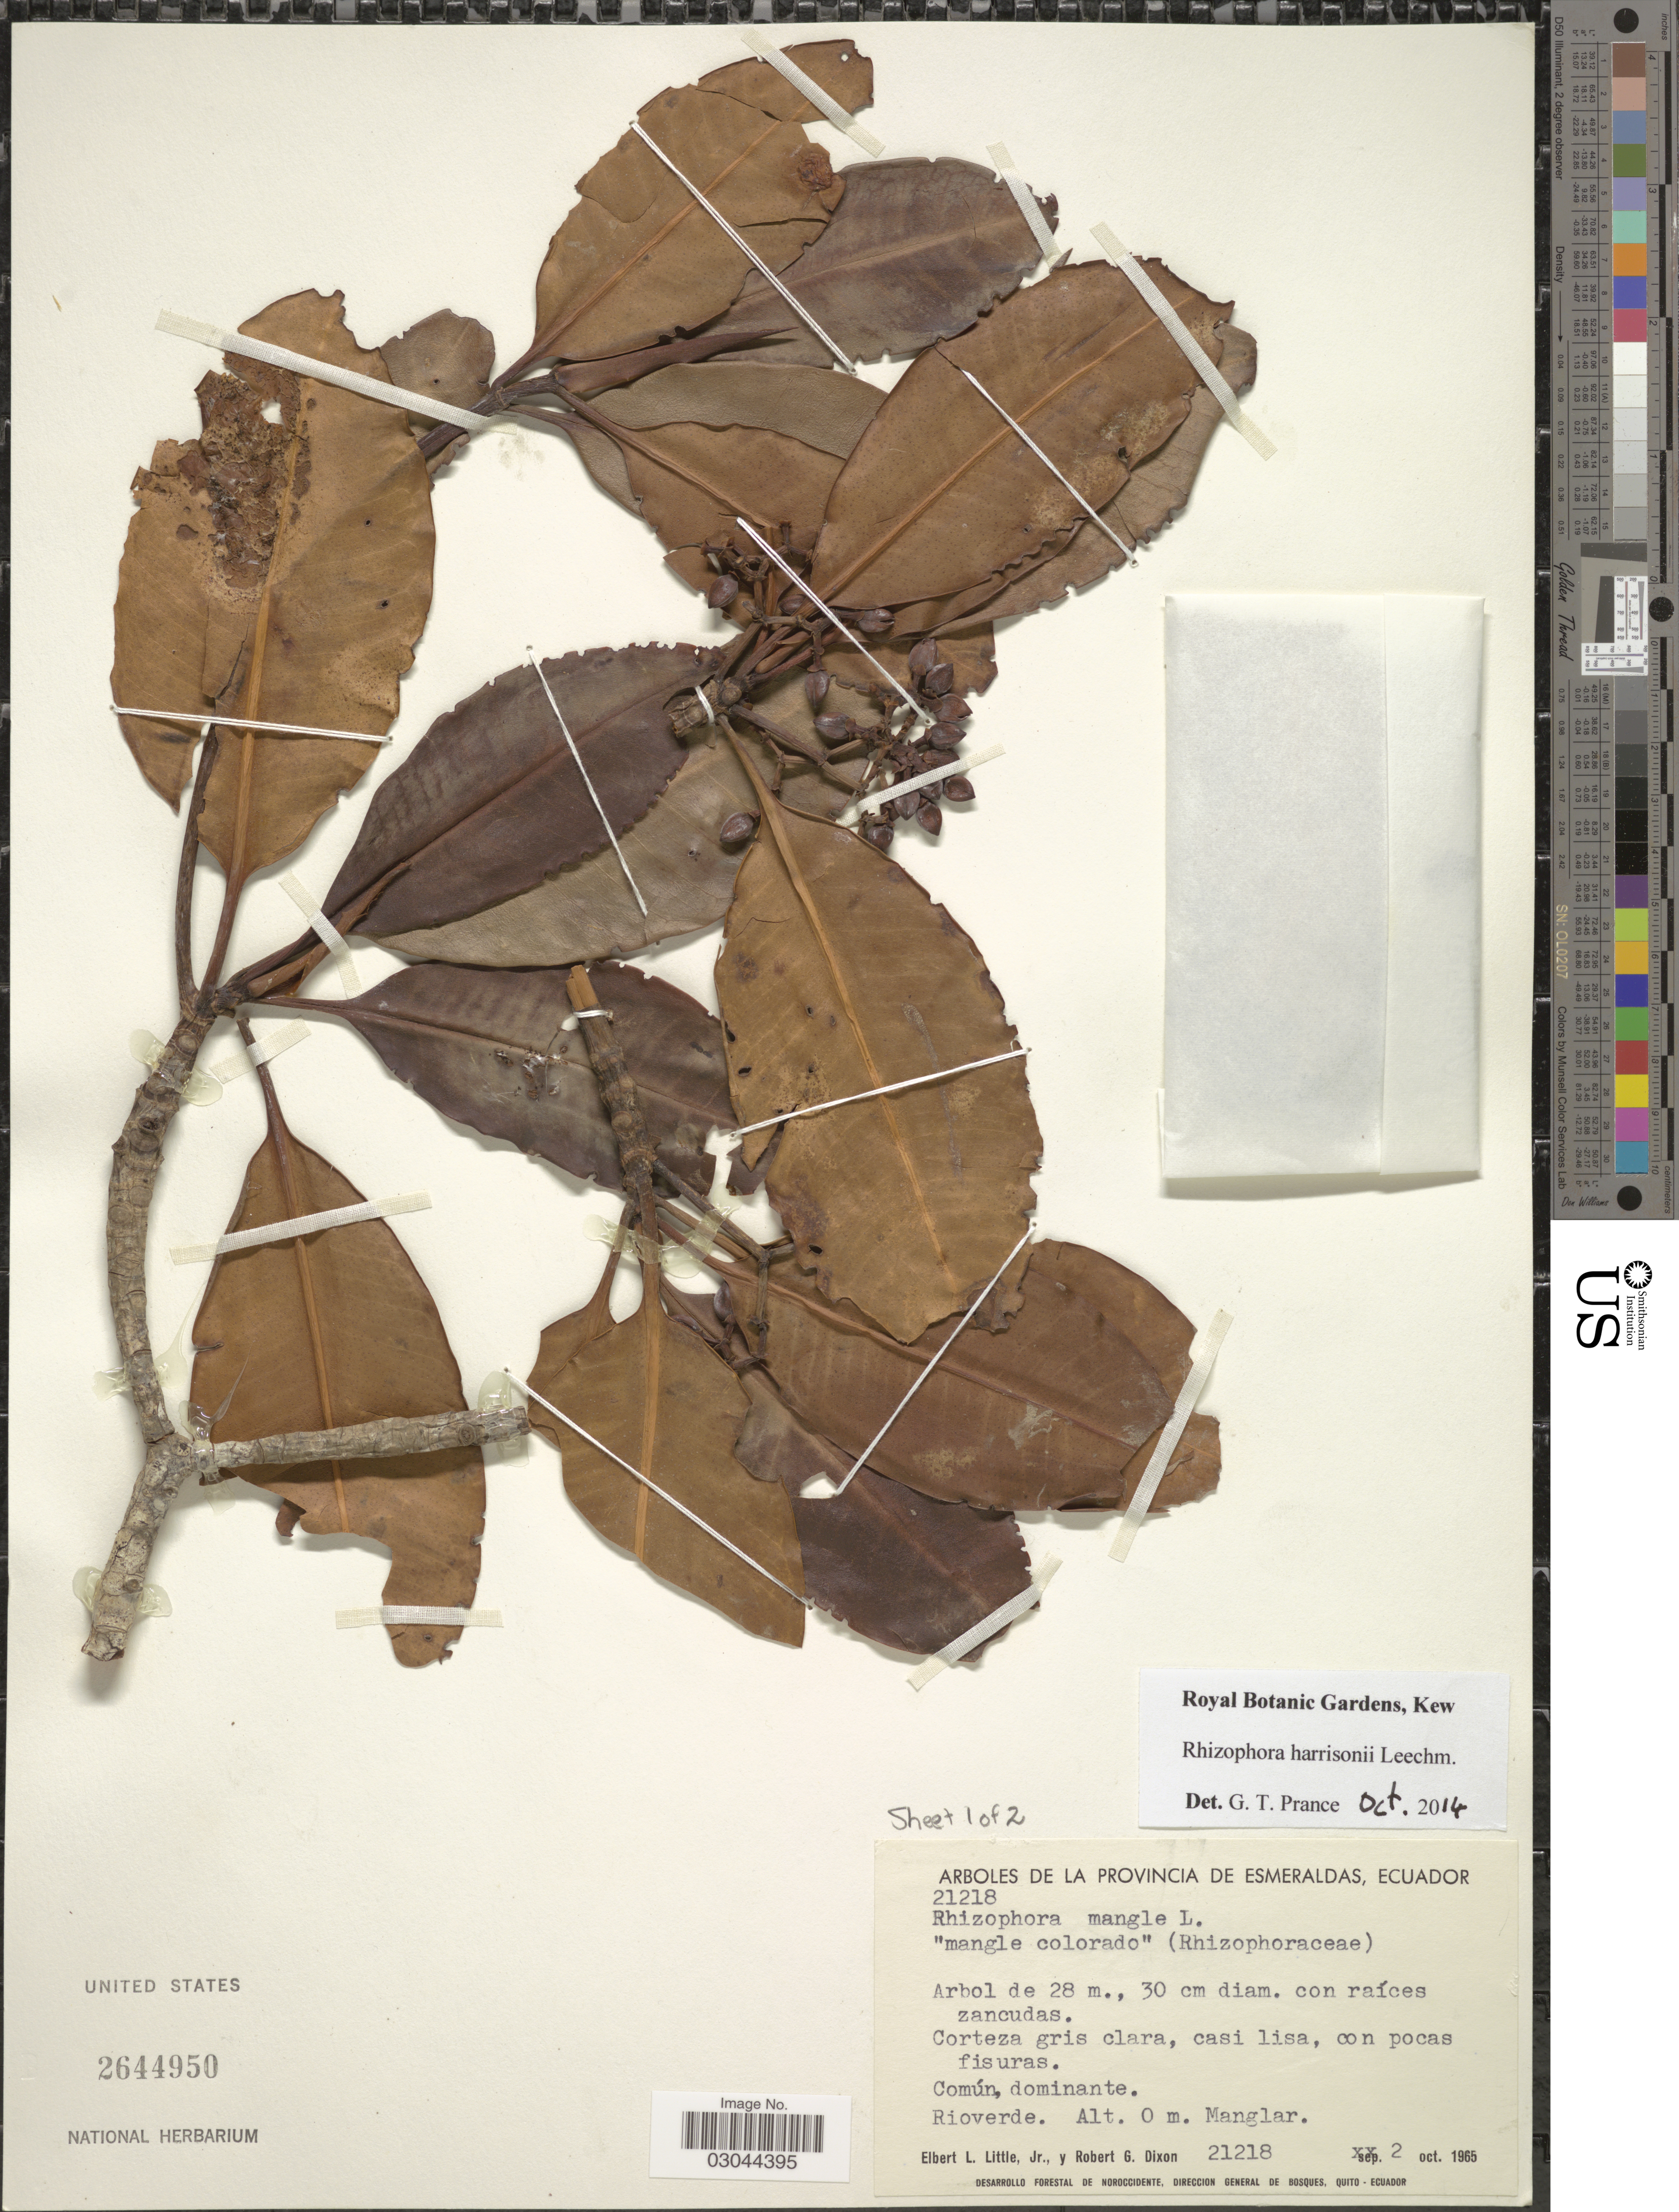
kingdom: Plantae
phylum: Tracheophyta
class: Magnoliopsida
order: Malpighiales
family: Rhizophoraceae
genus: Rhizophora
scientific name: Rhizophora harrisonii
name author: Leechm.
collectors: E. L. Little & R. G. Dixon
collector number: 21218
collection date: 1965-10-02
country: Ecuador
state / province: Esmeraldas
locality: Provincia de Esmeraldas. Rioverde.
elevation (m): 0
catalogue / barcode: US 2644950